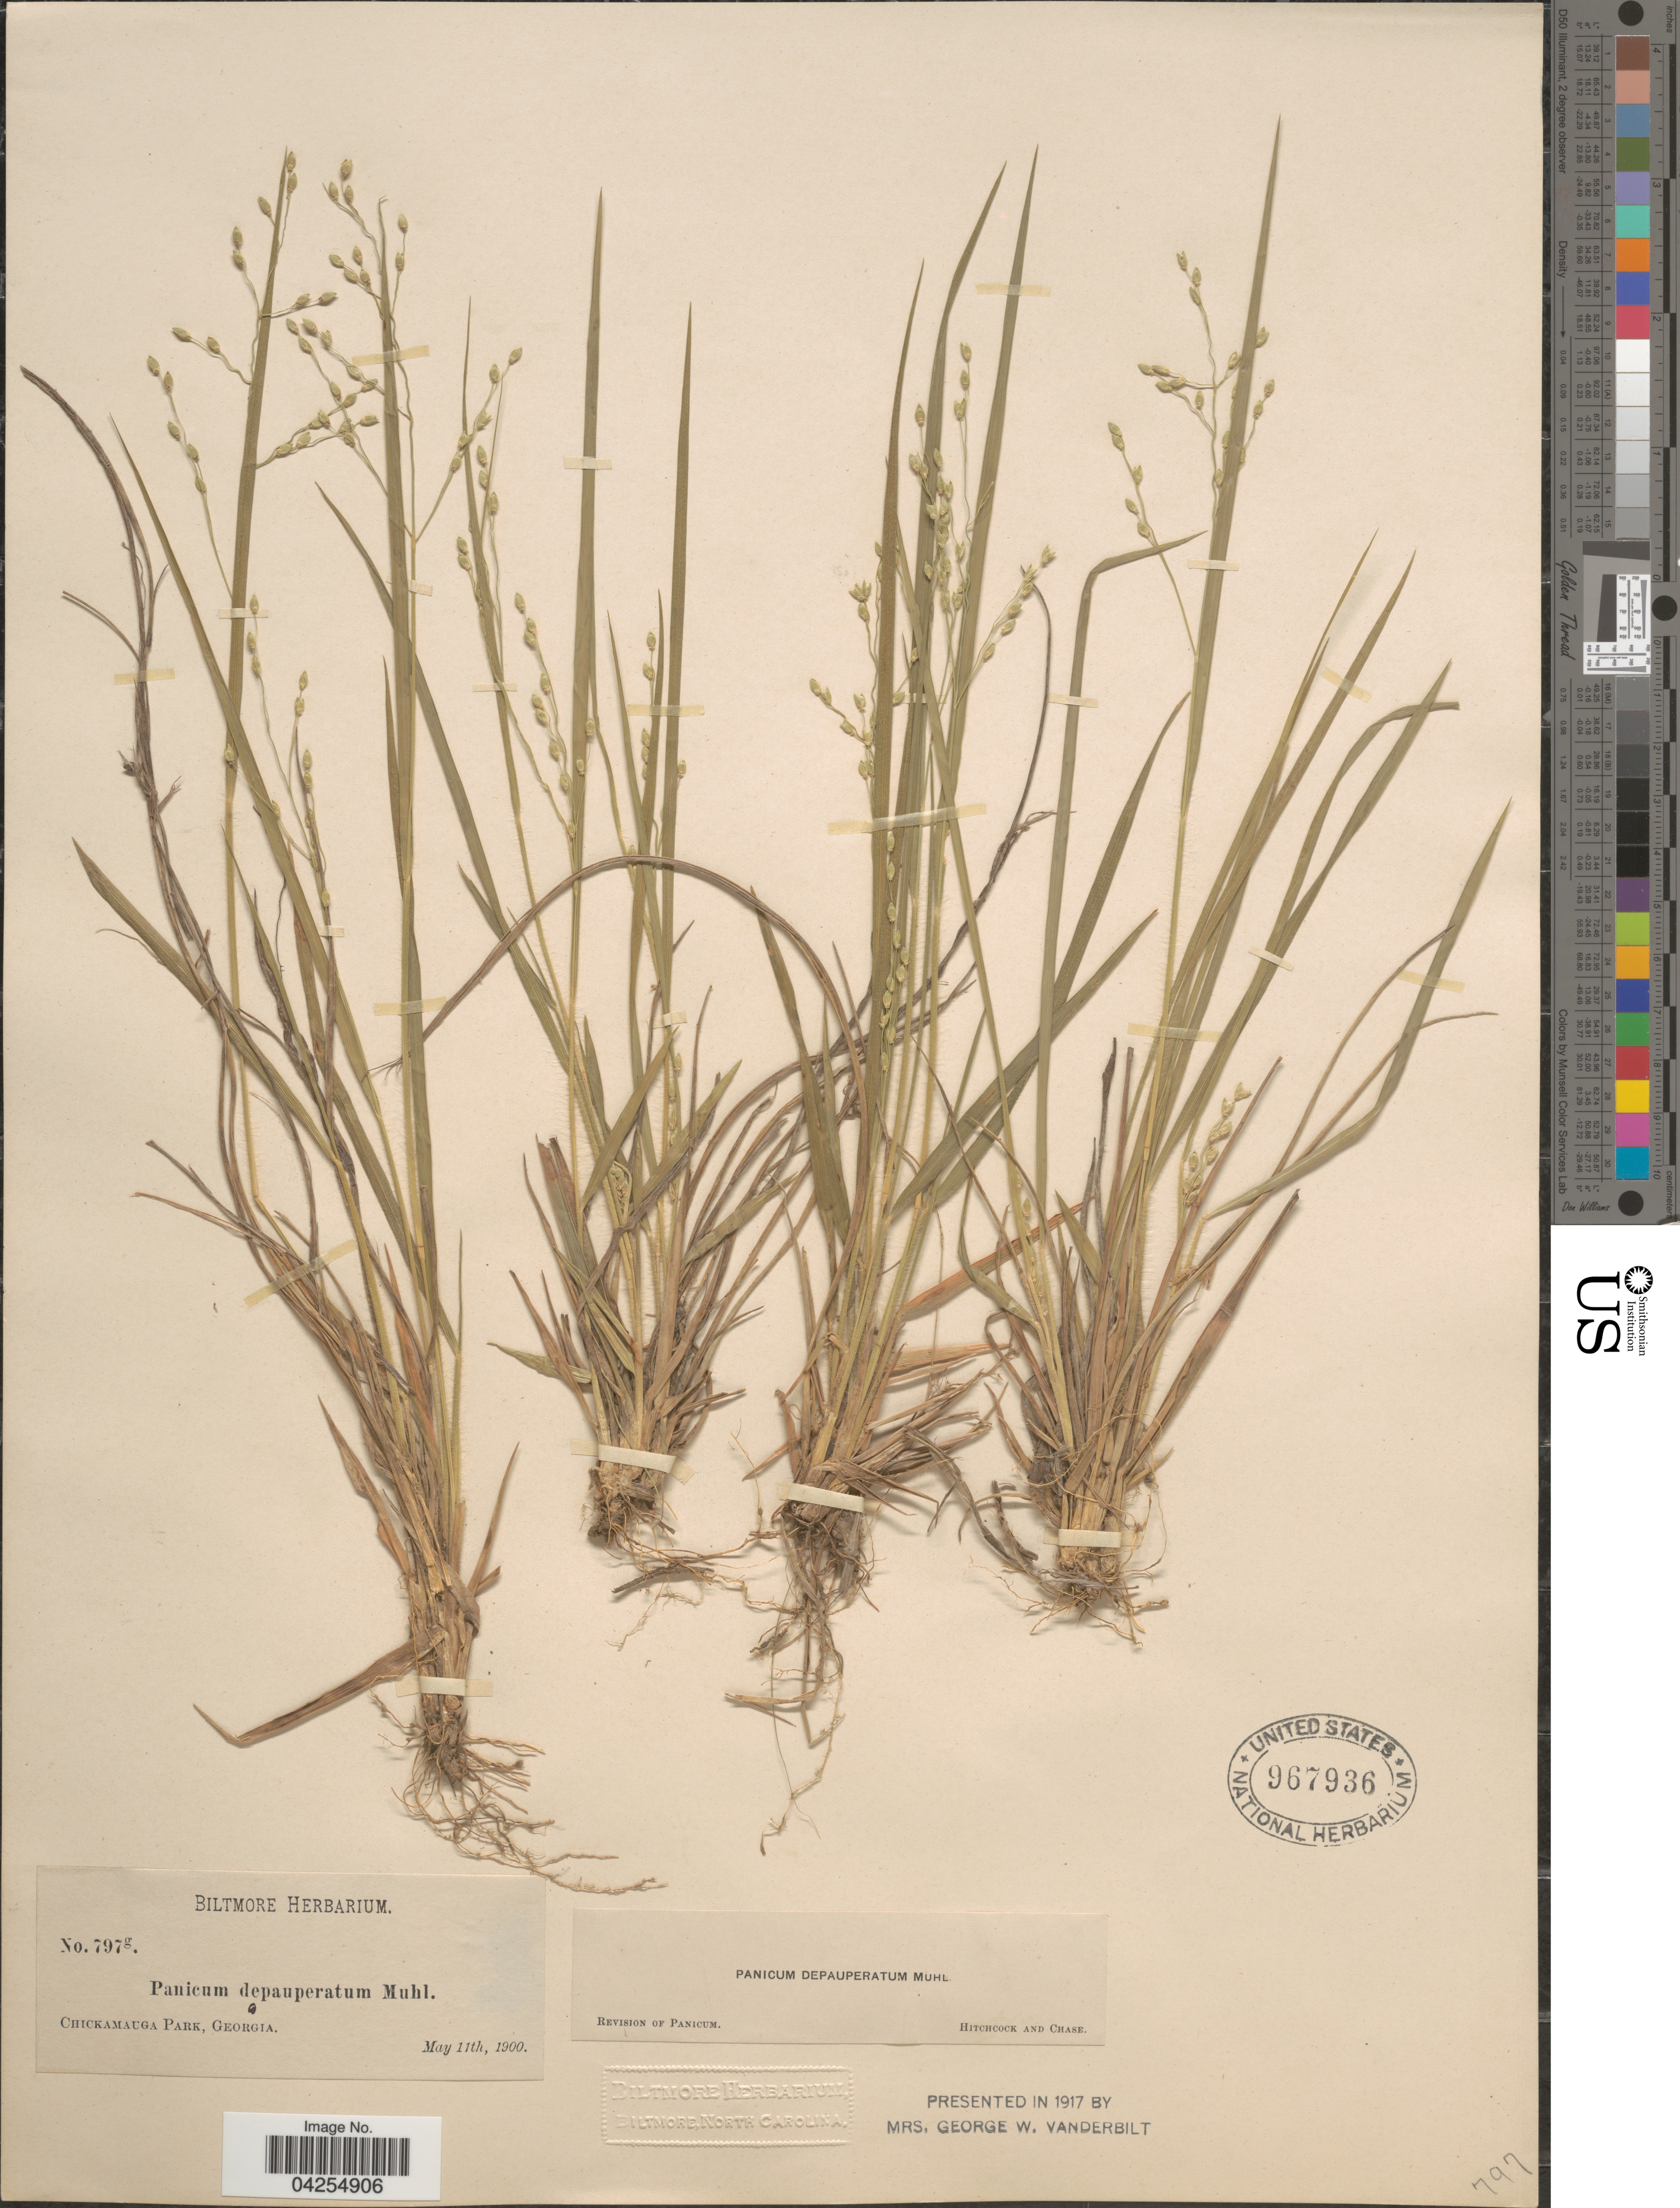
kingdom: Plantae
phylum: Tracheophyta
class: Liliopsida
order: Poales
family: Poaceae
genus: Dichanthelium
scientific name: Dichanthelium depauperatum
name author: (Muhl.) Gould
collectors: ex herb. Biltmore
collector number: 797g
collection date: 1900-05-11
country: United States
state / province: Georgia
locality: Chickamauga Park.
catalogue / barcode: US 967936